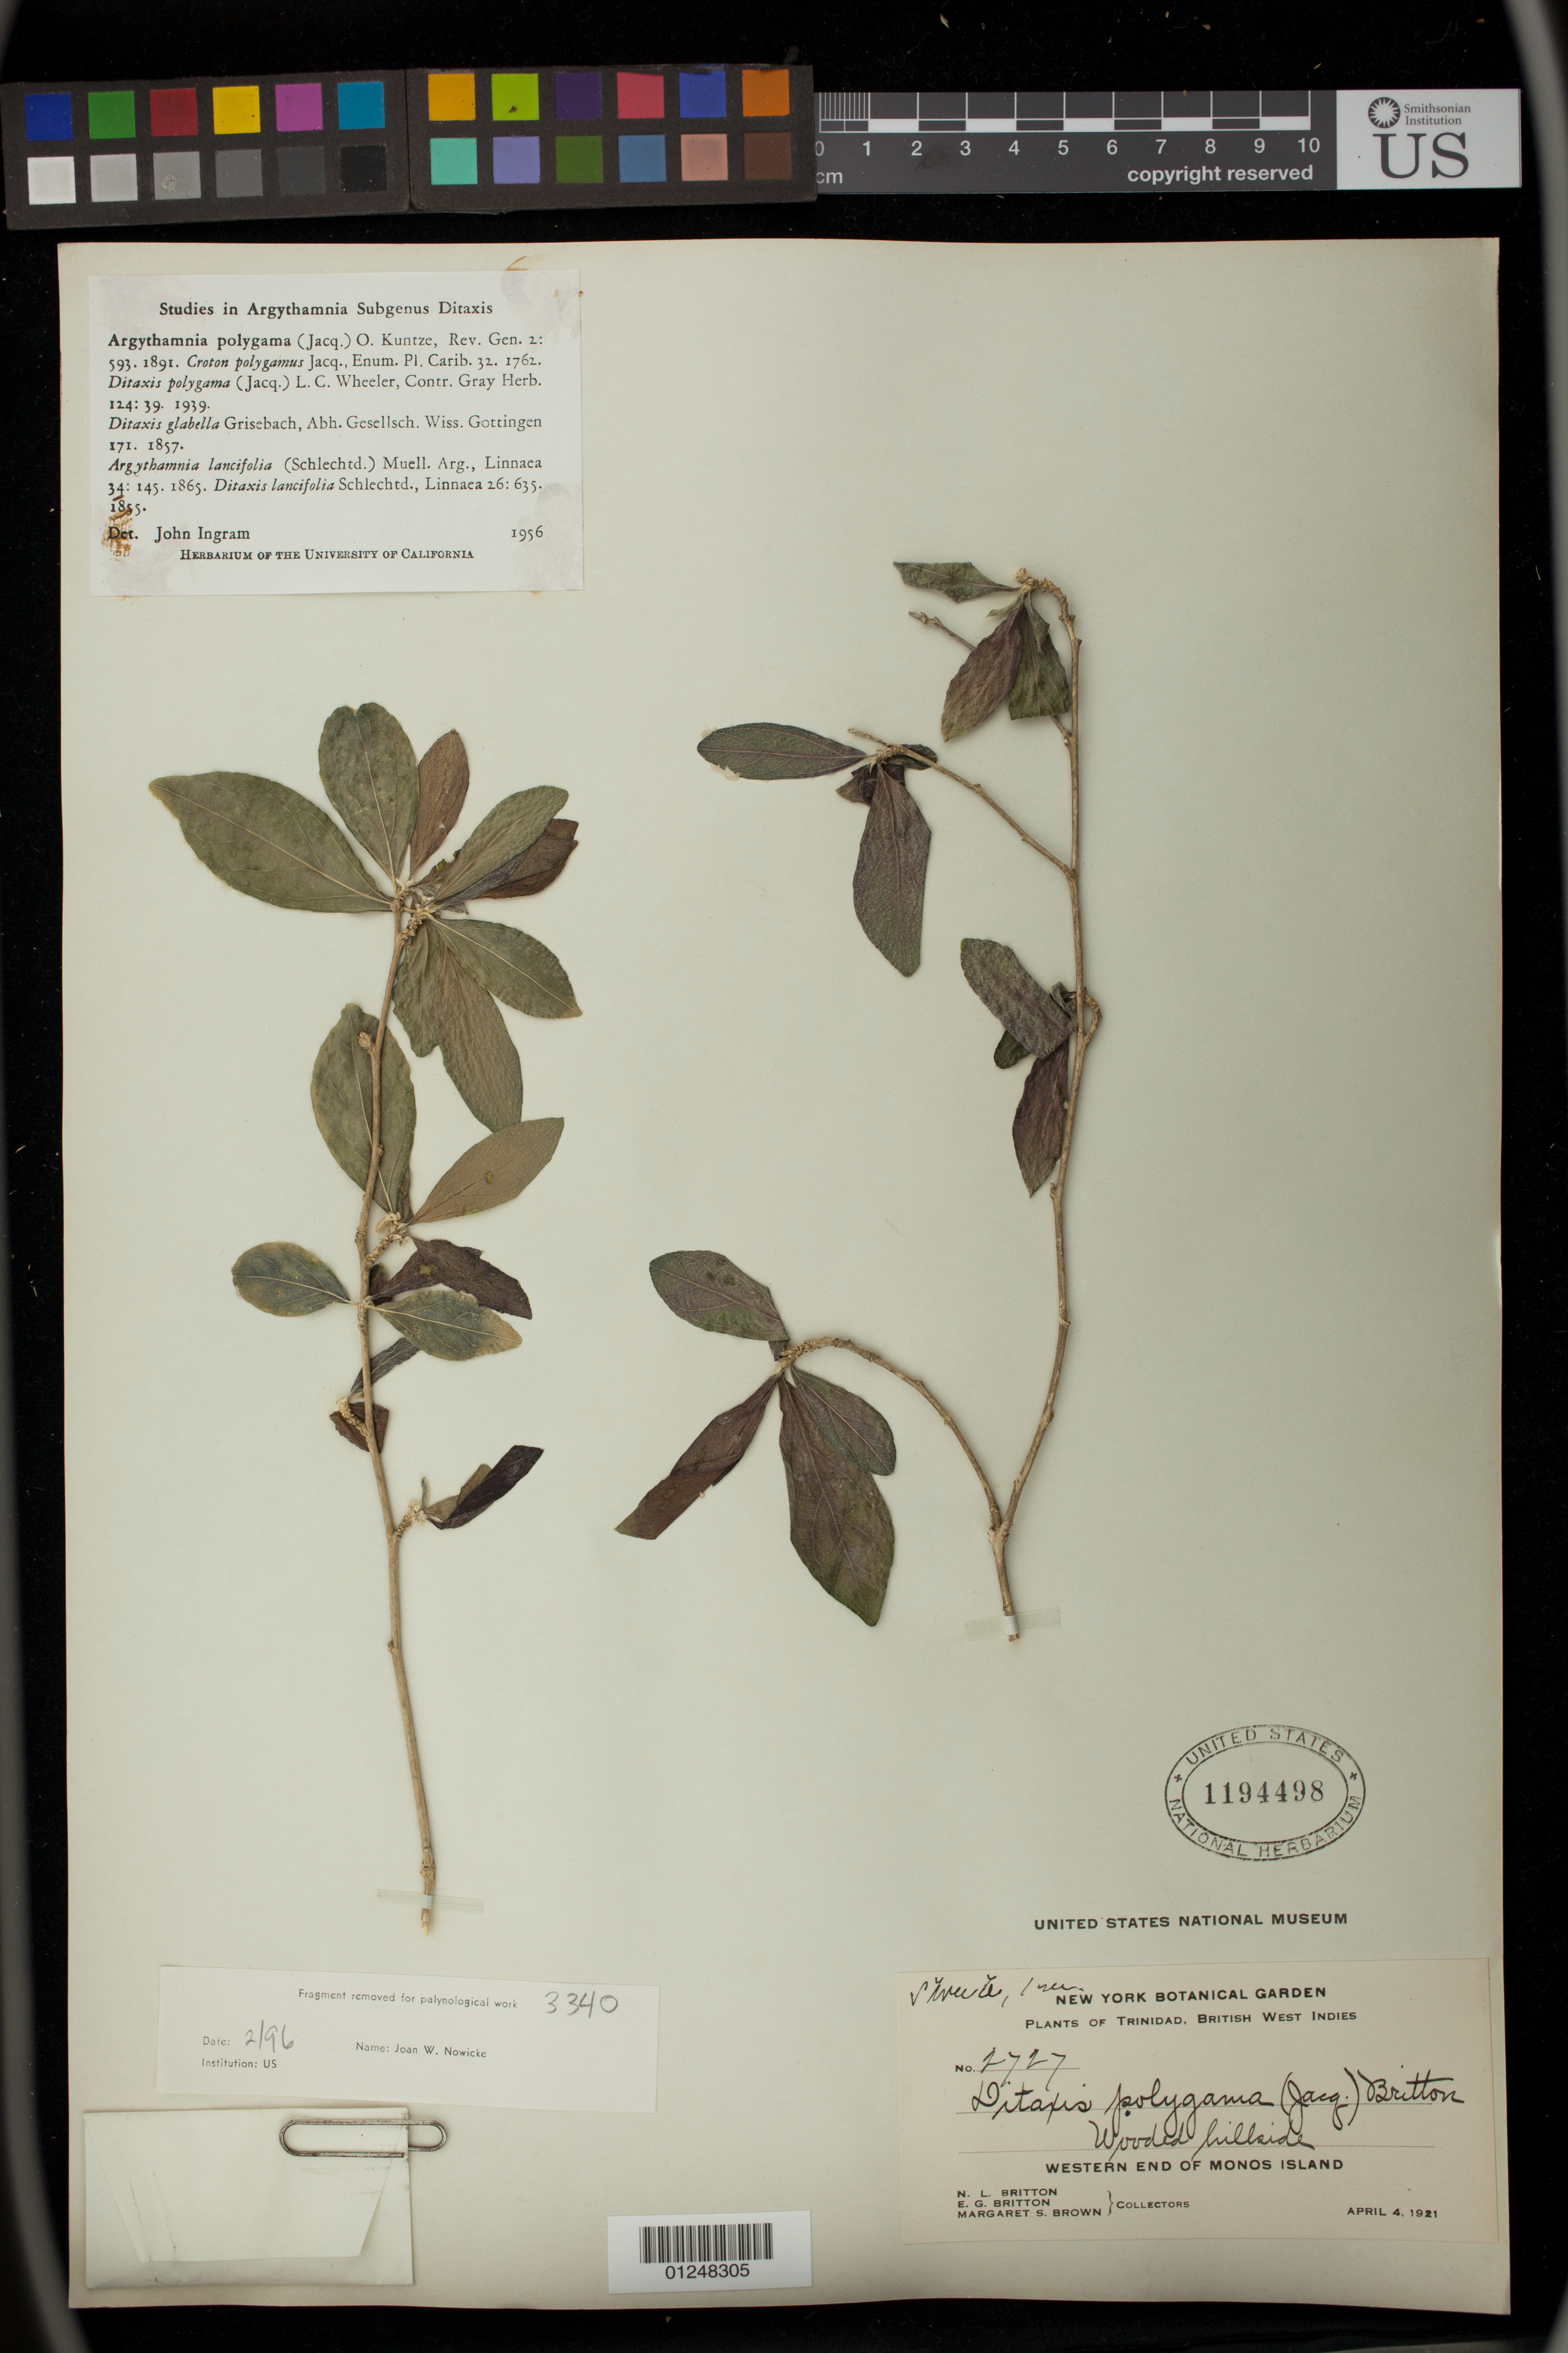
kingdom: Plantae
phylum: Tracheophyta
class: Magnoliopsida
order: Malpighiales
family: Euphorbiaceae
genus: Argythamnia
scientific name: Argythamnia polygama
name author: (Jacq.) Kuntze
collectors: N. Britton, E. G. Britton & M. S. Brown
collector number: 2727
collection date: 1921-04-04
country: Trinidad and Tobago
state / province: Trinidad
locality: Monos Island, western end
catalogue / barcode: US 1194498